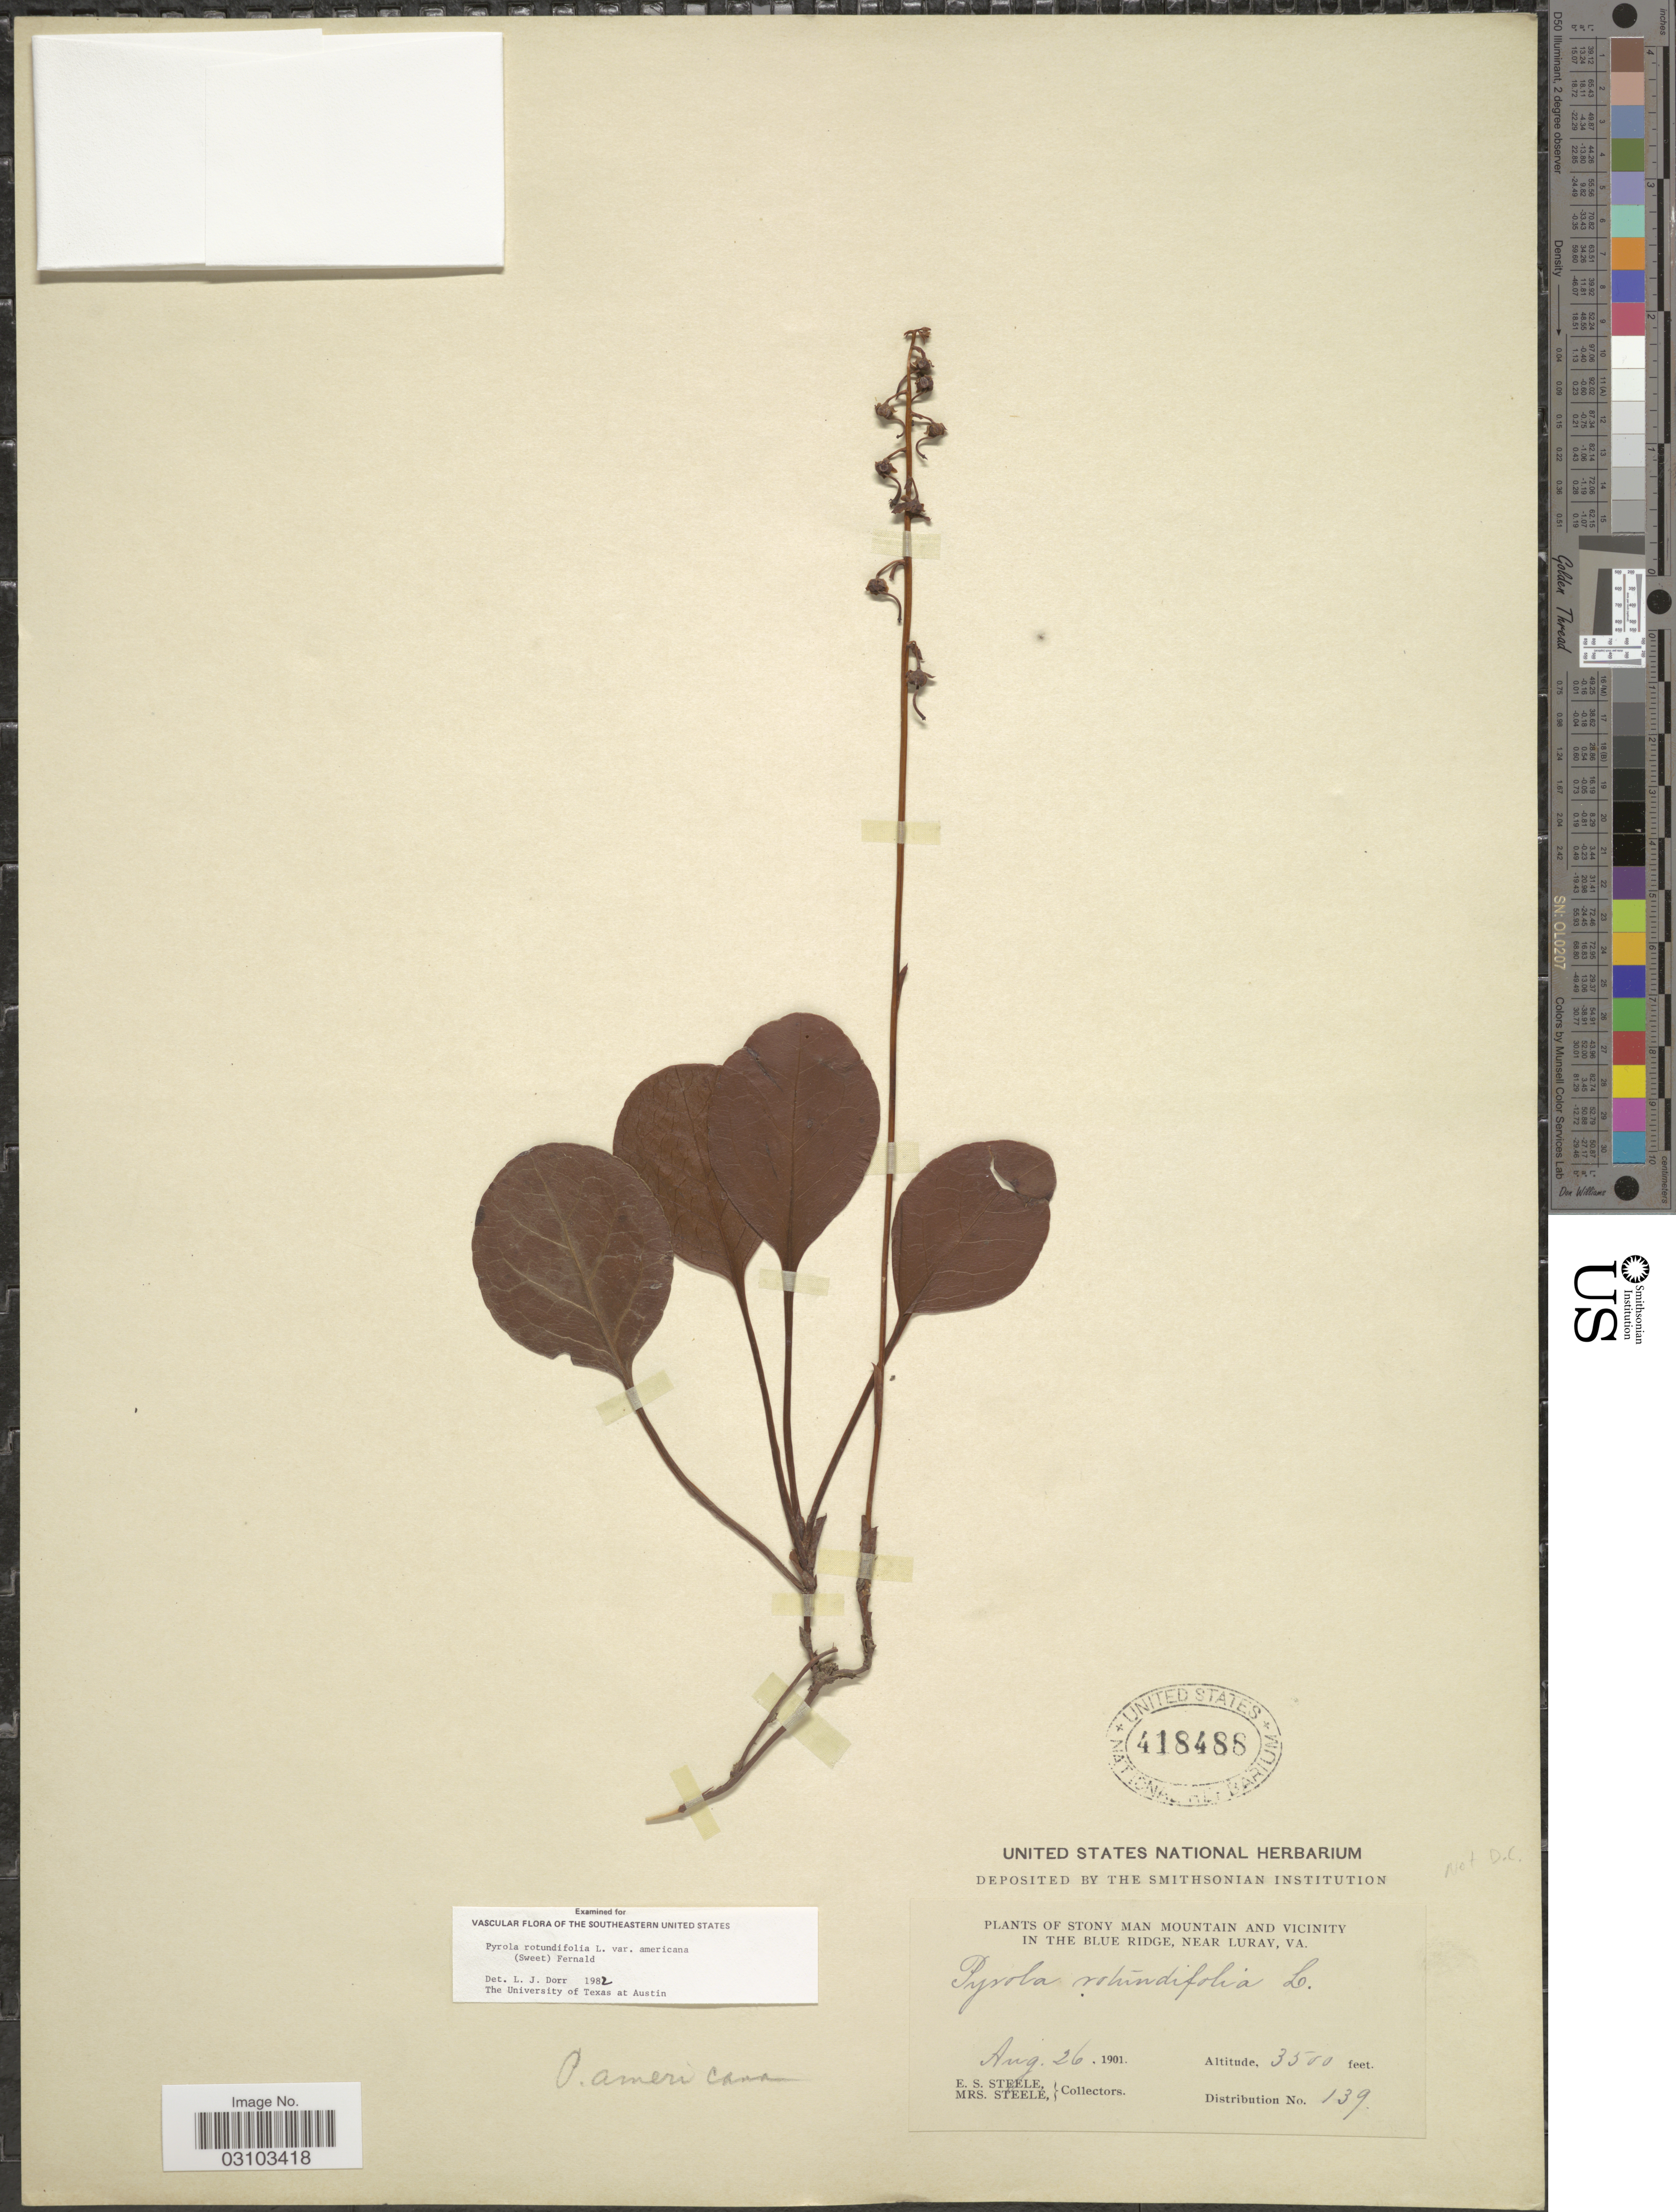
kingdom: Plantae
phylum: Tracheophyta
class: Magnoliopsida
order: Ericales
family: Ericaceae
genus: Pyrola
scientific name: Pyrola americana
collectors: E. Steele & Mrs. E. S. Steele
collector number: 139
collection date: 1901-08-26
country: United States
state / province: Virginia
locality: Stony Man Mountain and vicinity in the Blue Ridge, near Luray.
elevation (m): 1067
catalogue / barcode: US 418488